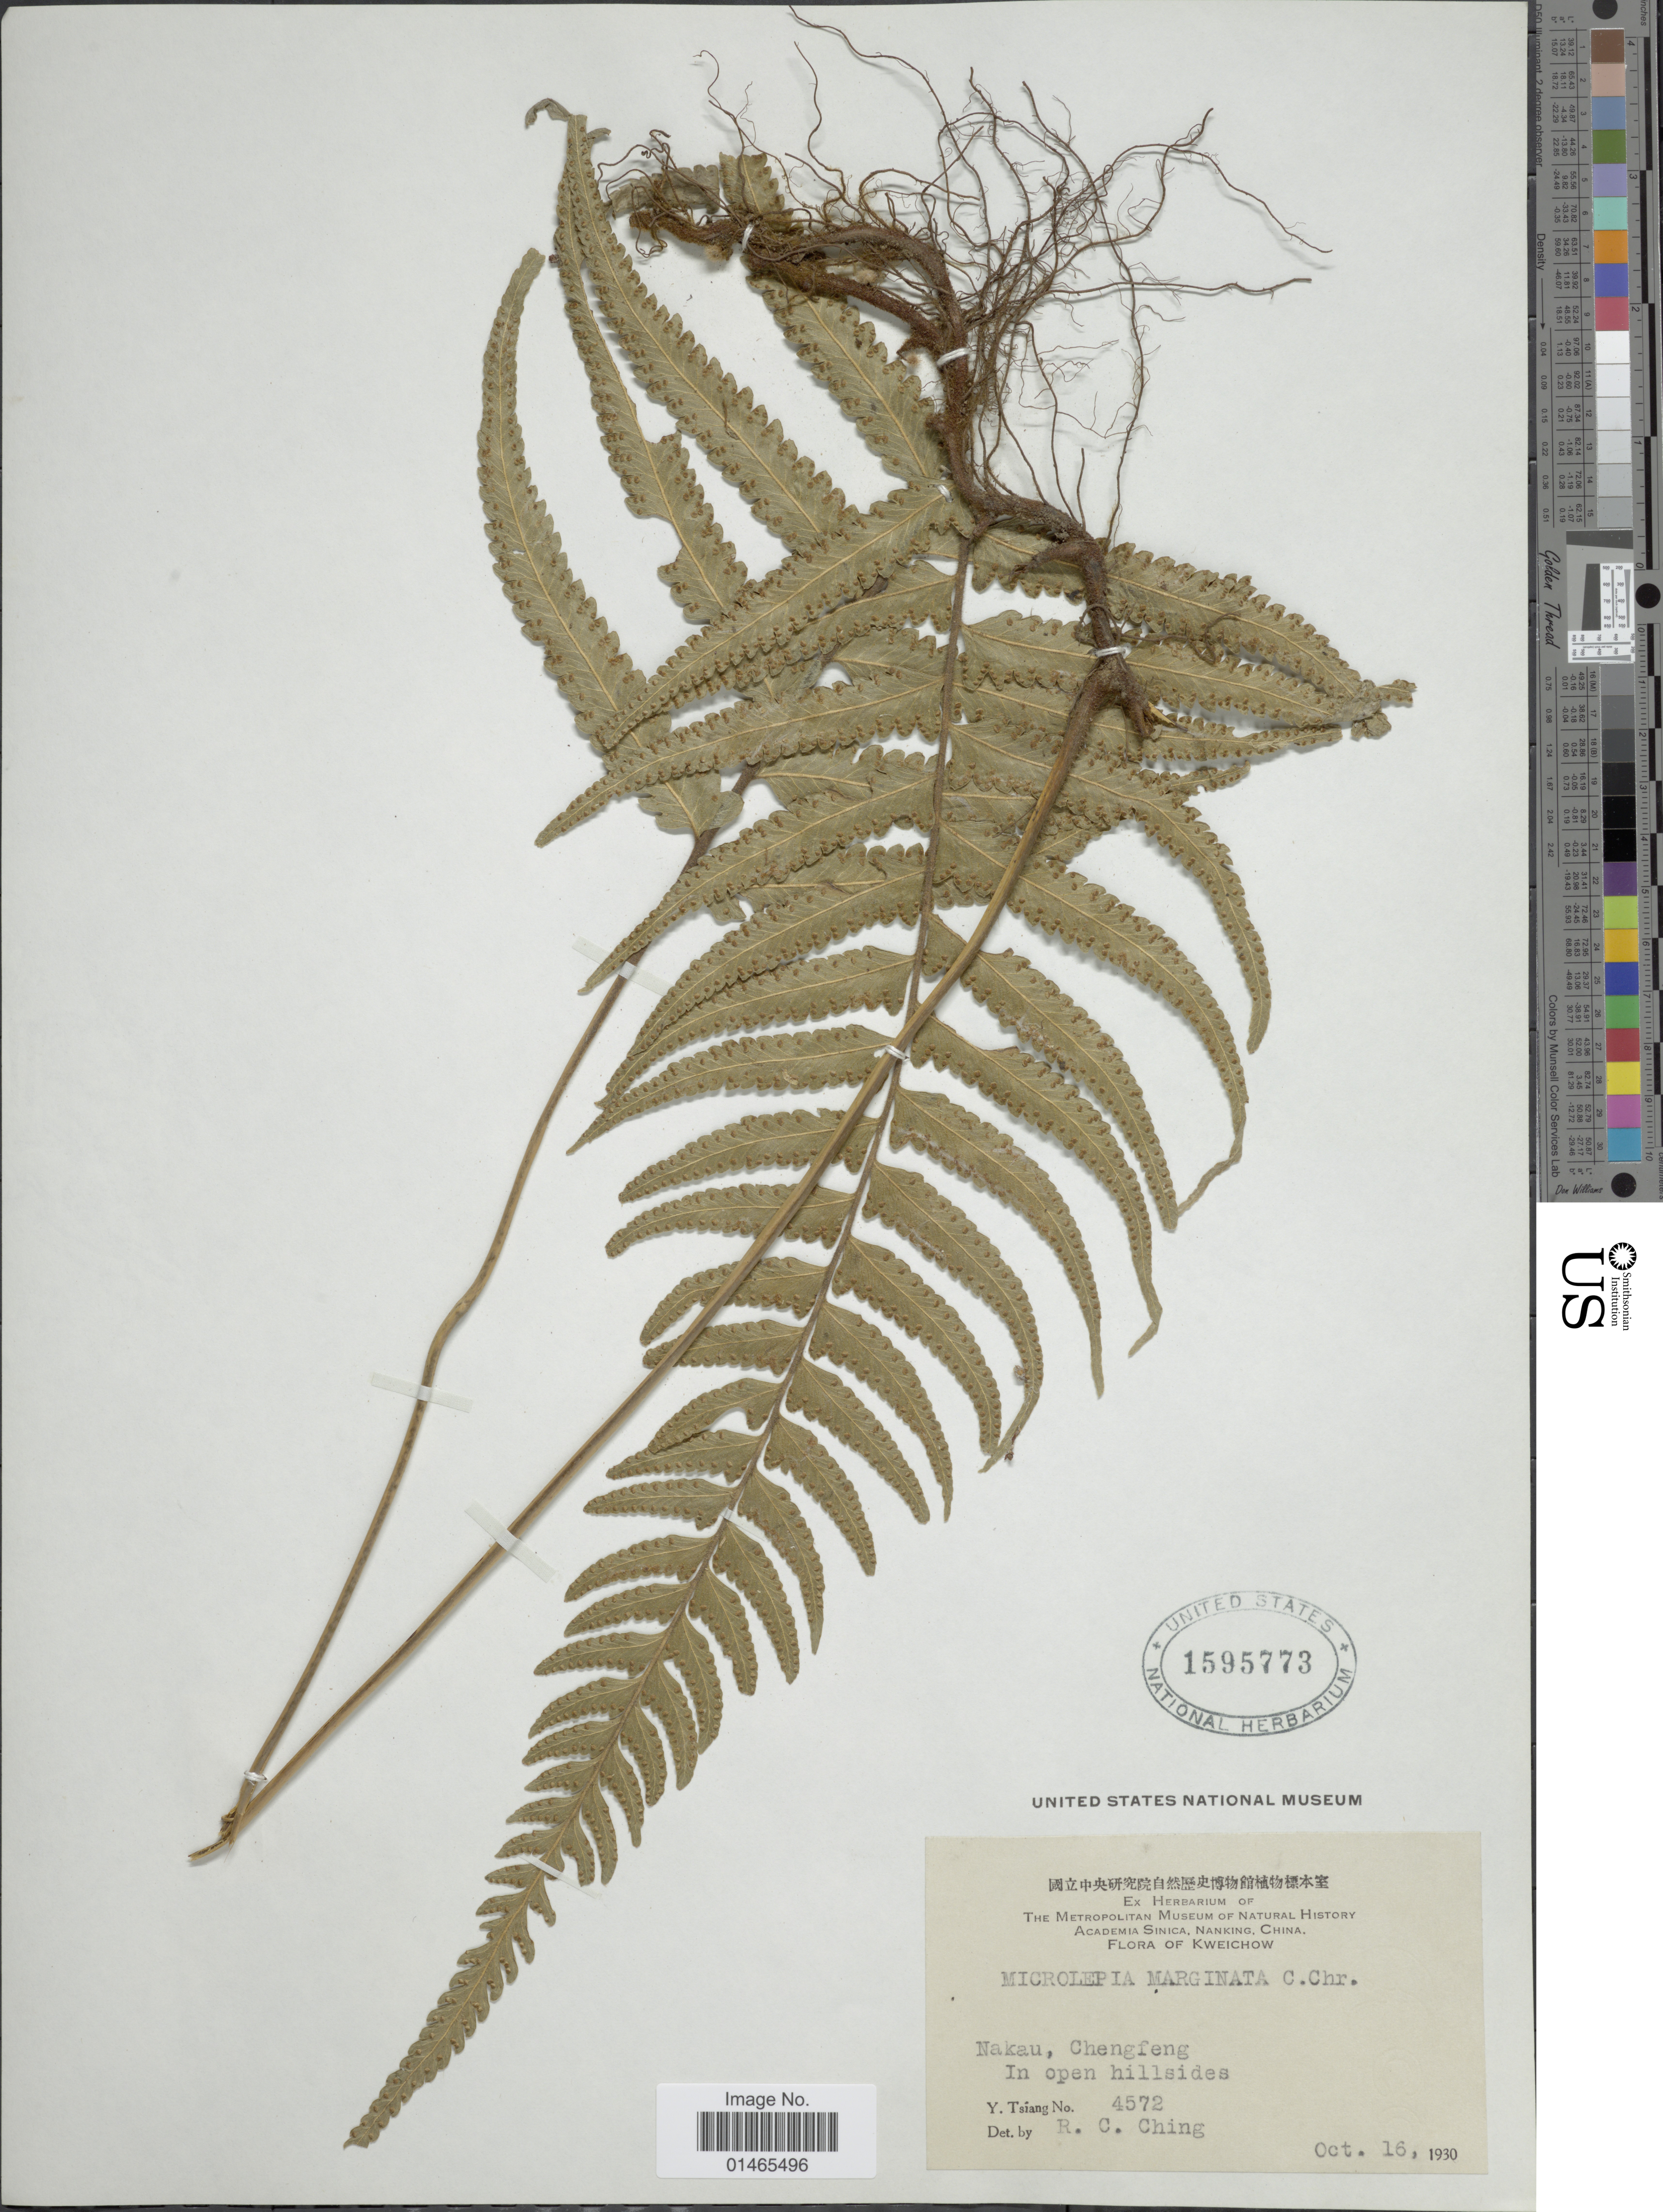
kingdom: Plantae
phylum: Tracheophyta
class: Polypodiopsida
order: Polypodiales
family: Dennstaedtiaceae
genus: Microlepia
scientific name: Microlepia marginata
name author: (Houtt.) C. Chr.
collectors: Y. Tsiang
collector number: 4572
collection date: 1930-10-16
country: China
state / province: Guizhou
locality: Kweichow, Nakau, Chengfeng, In open hillsides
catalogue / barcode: US 1595773